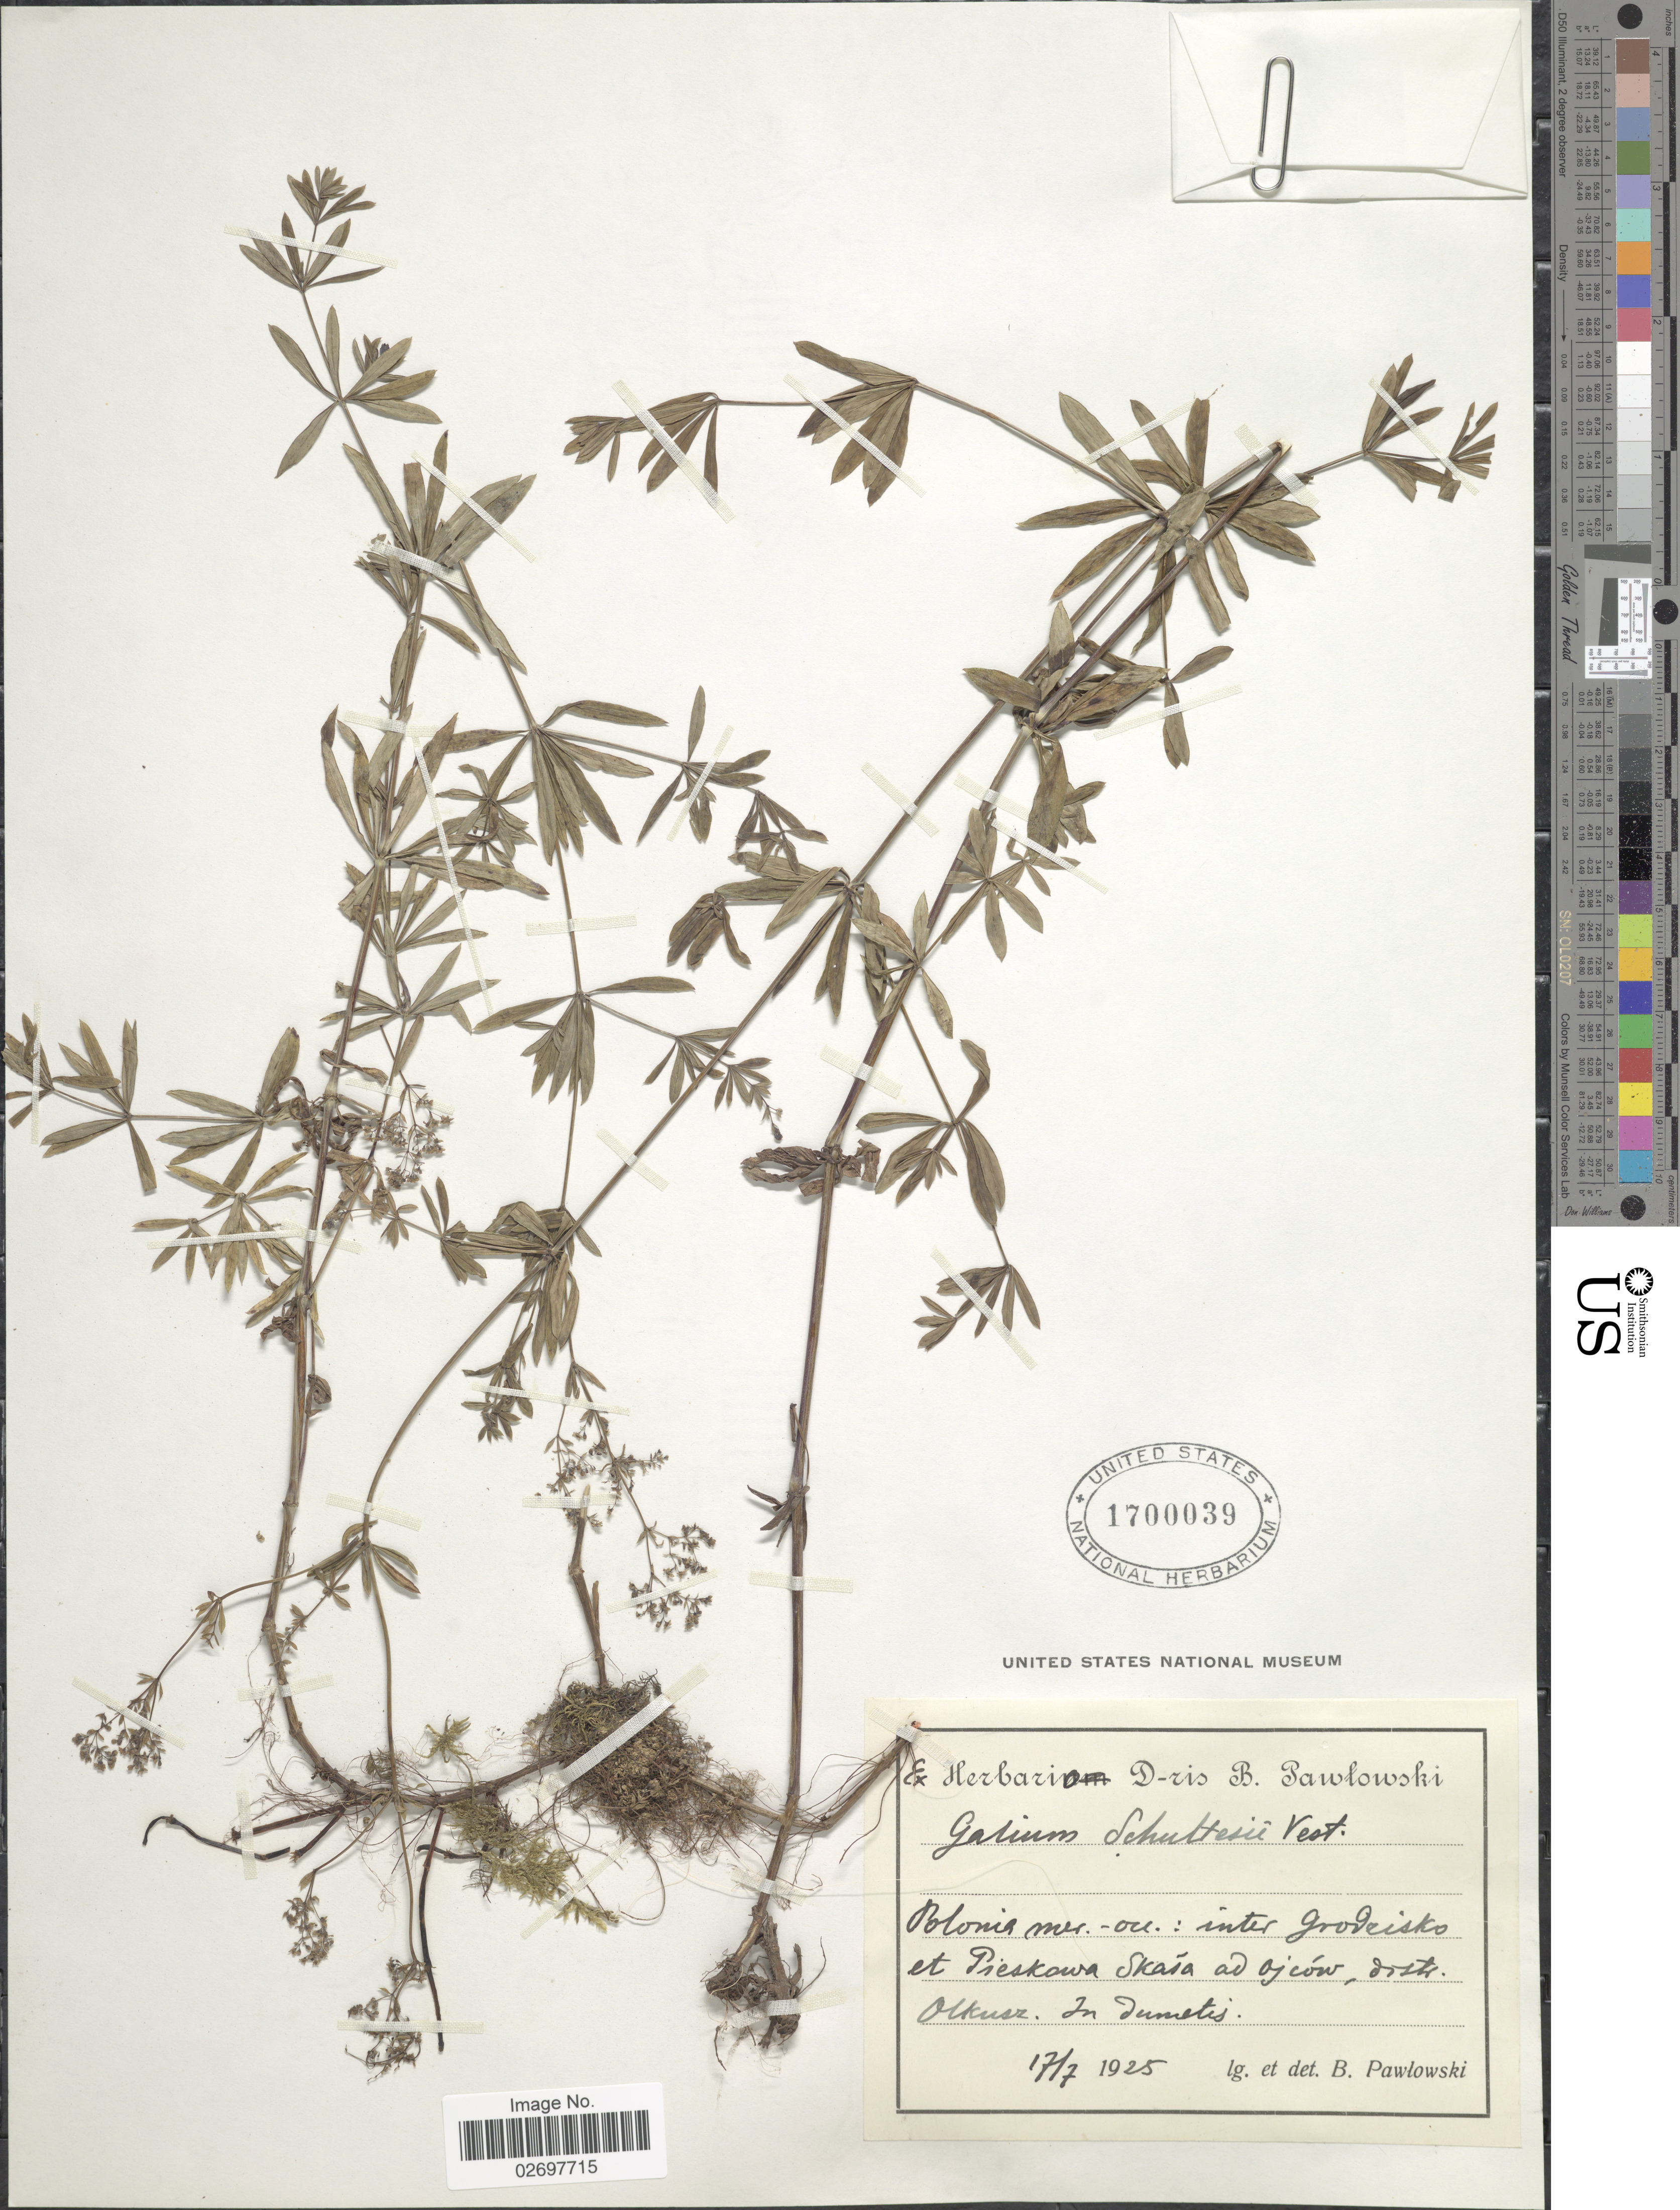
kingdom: Plantae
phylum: Tracheophyta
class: Magnoliopsida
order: Gentianales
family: Rubiaceae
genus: Galium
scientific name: Galium schultesii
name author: Vest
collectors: B. Pawlowski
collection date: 1925-07-17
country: Poland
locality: Polonia mer-occ.: inter groveisto et Pieskowa Skasa ad Ojcov, distr. OKkusz [interpreted]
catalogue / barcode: US 1700039